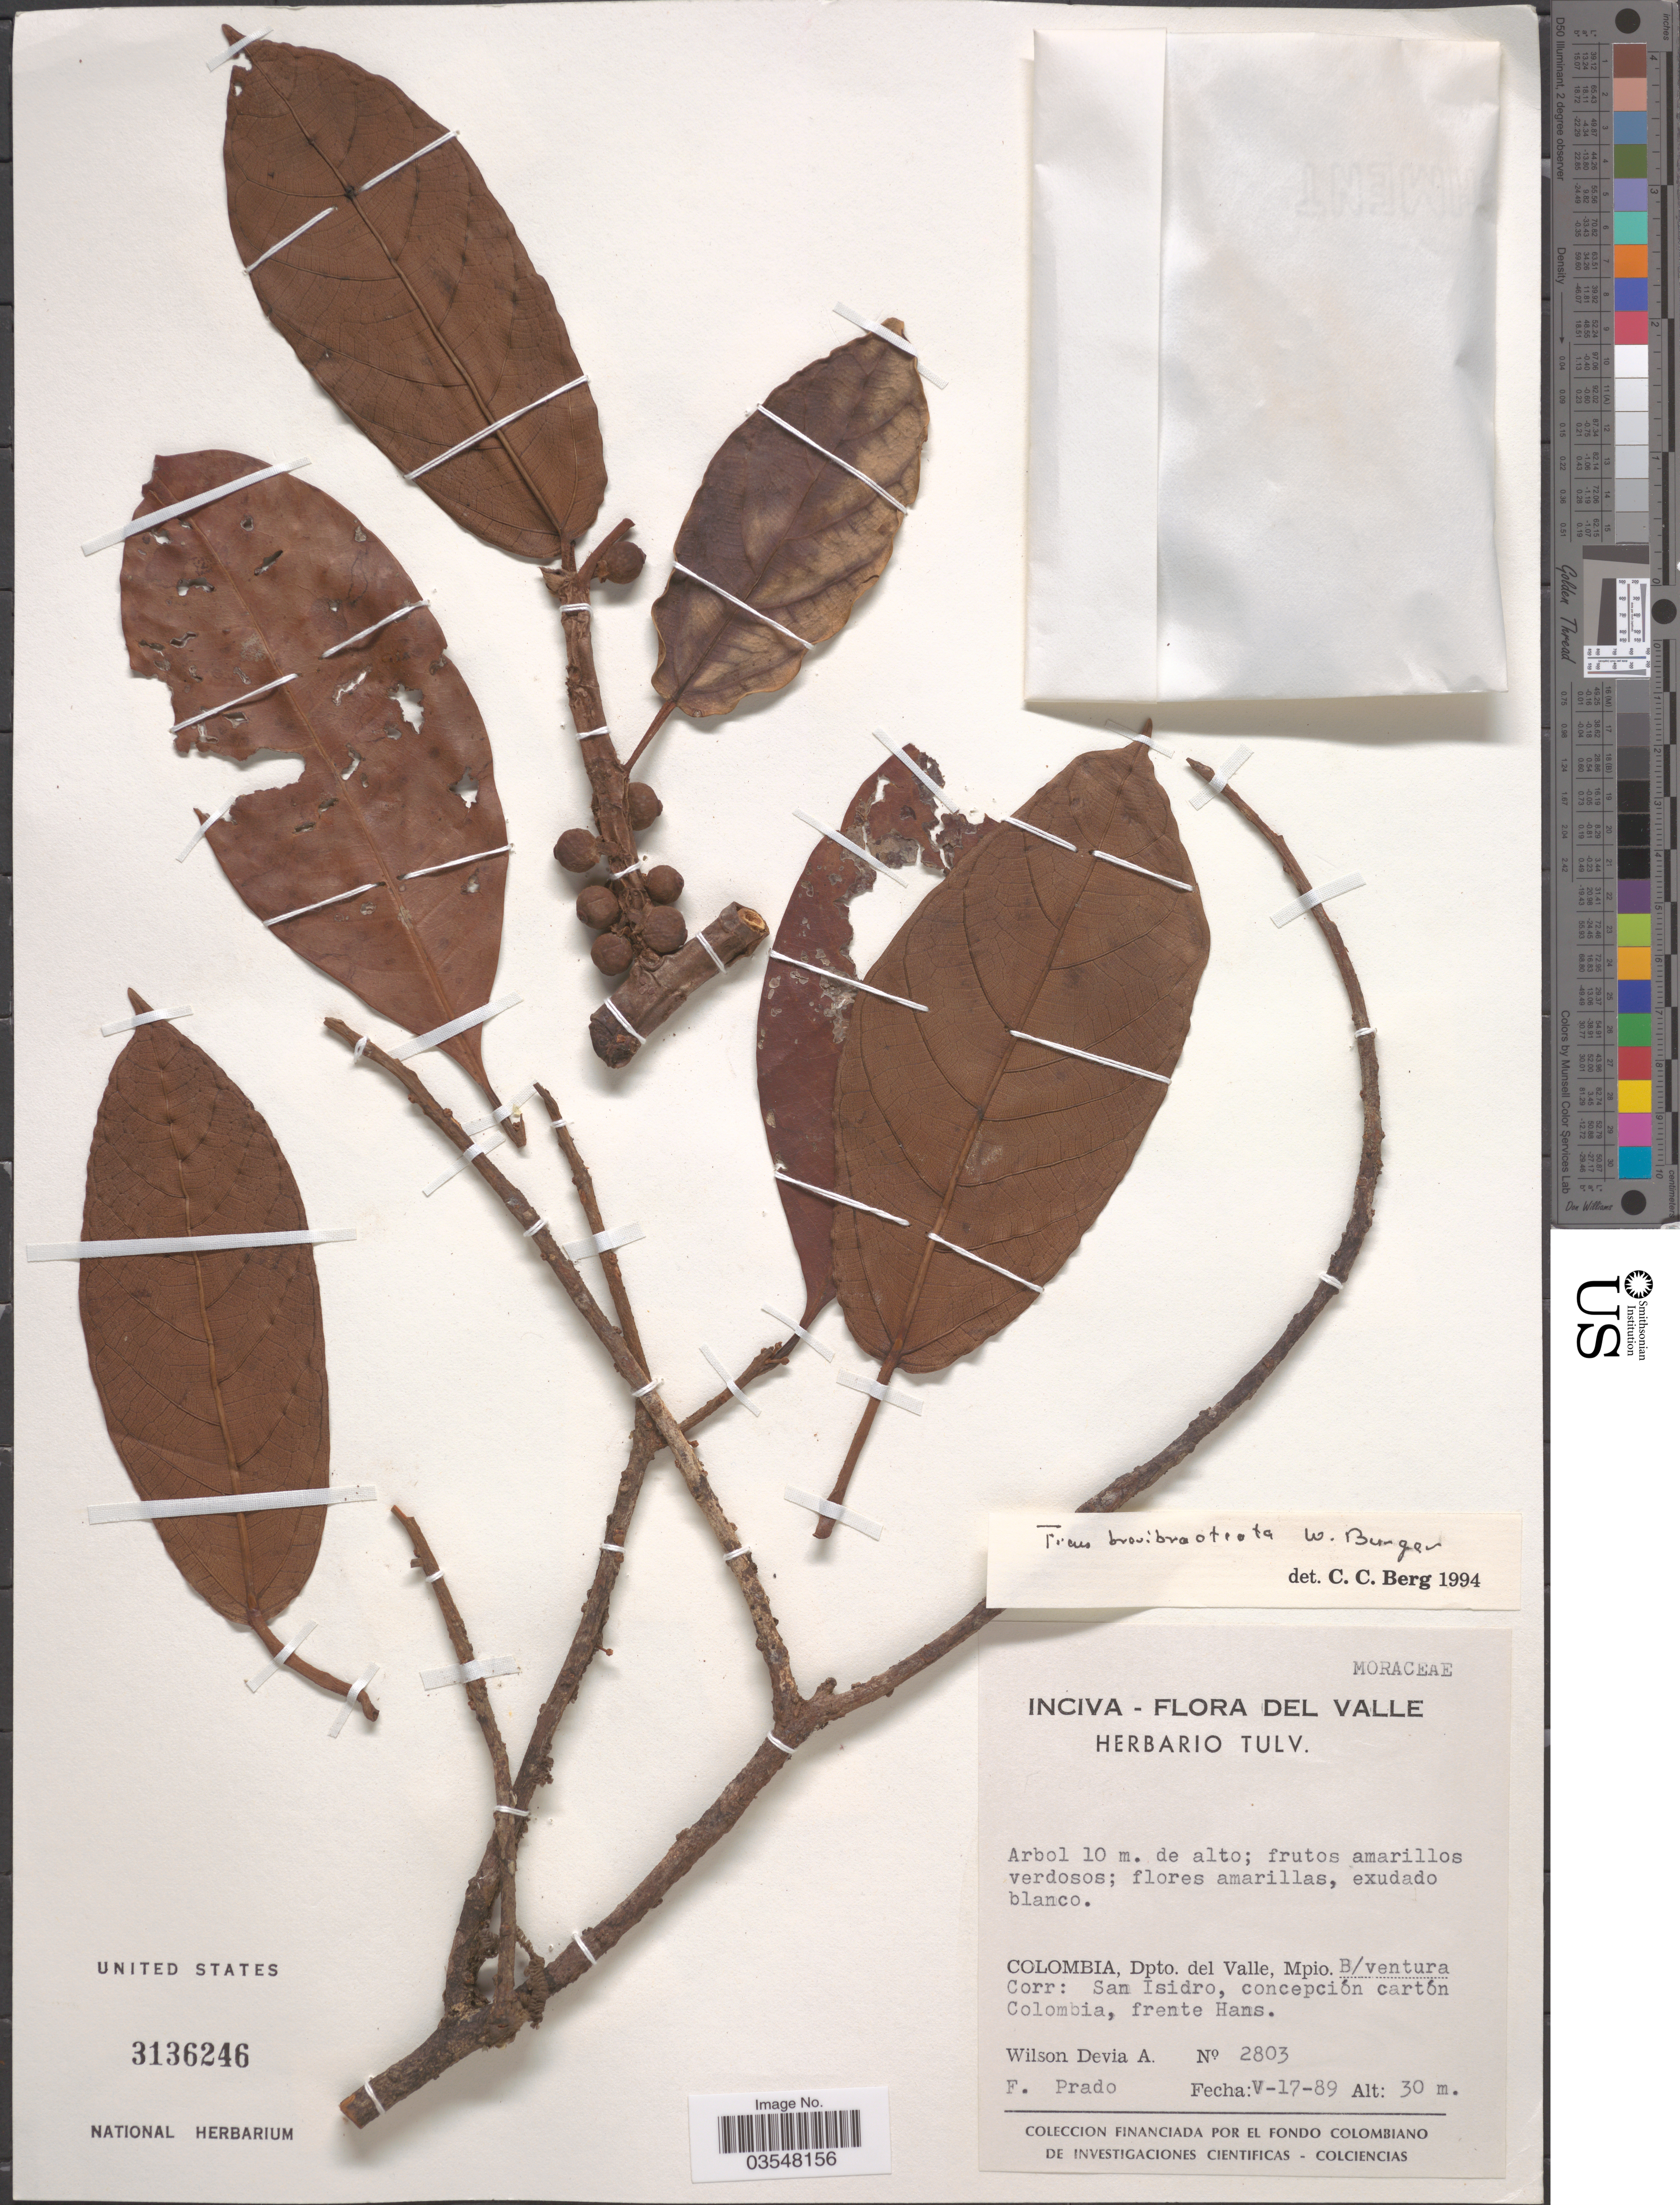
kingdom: Plantae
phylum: Tracheophyta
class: Magnoliopsida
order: Rosales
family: Moraceae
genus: Ficus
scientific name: Ficus brevibracteata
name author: W.C. Burger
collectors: W. Devia A. & F. Prado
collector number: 2803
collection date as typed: Transcribed d/m/y: 17/5/89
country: Colombia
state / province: Valle del Cauca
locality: Dpto. del Valle, Mpio. B/ventura. Corr: San Isidro, concepción cartón Colombia, frente Hans.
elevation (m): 30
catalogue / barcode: US 3136246